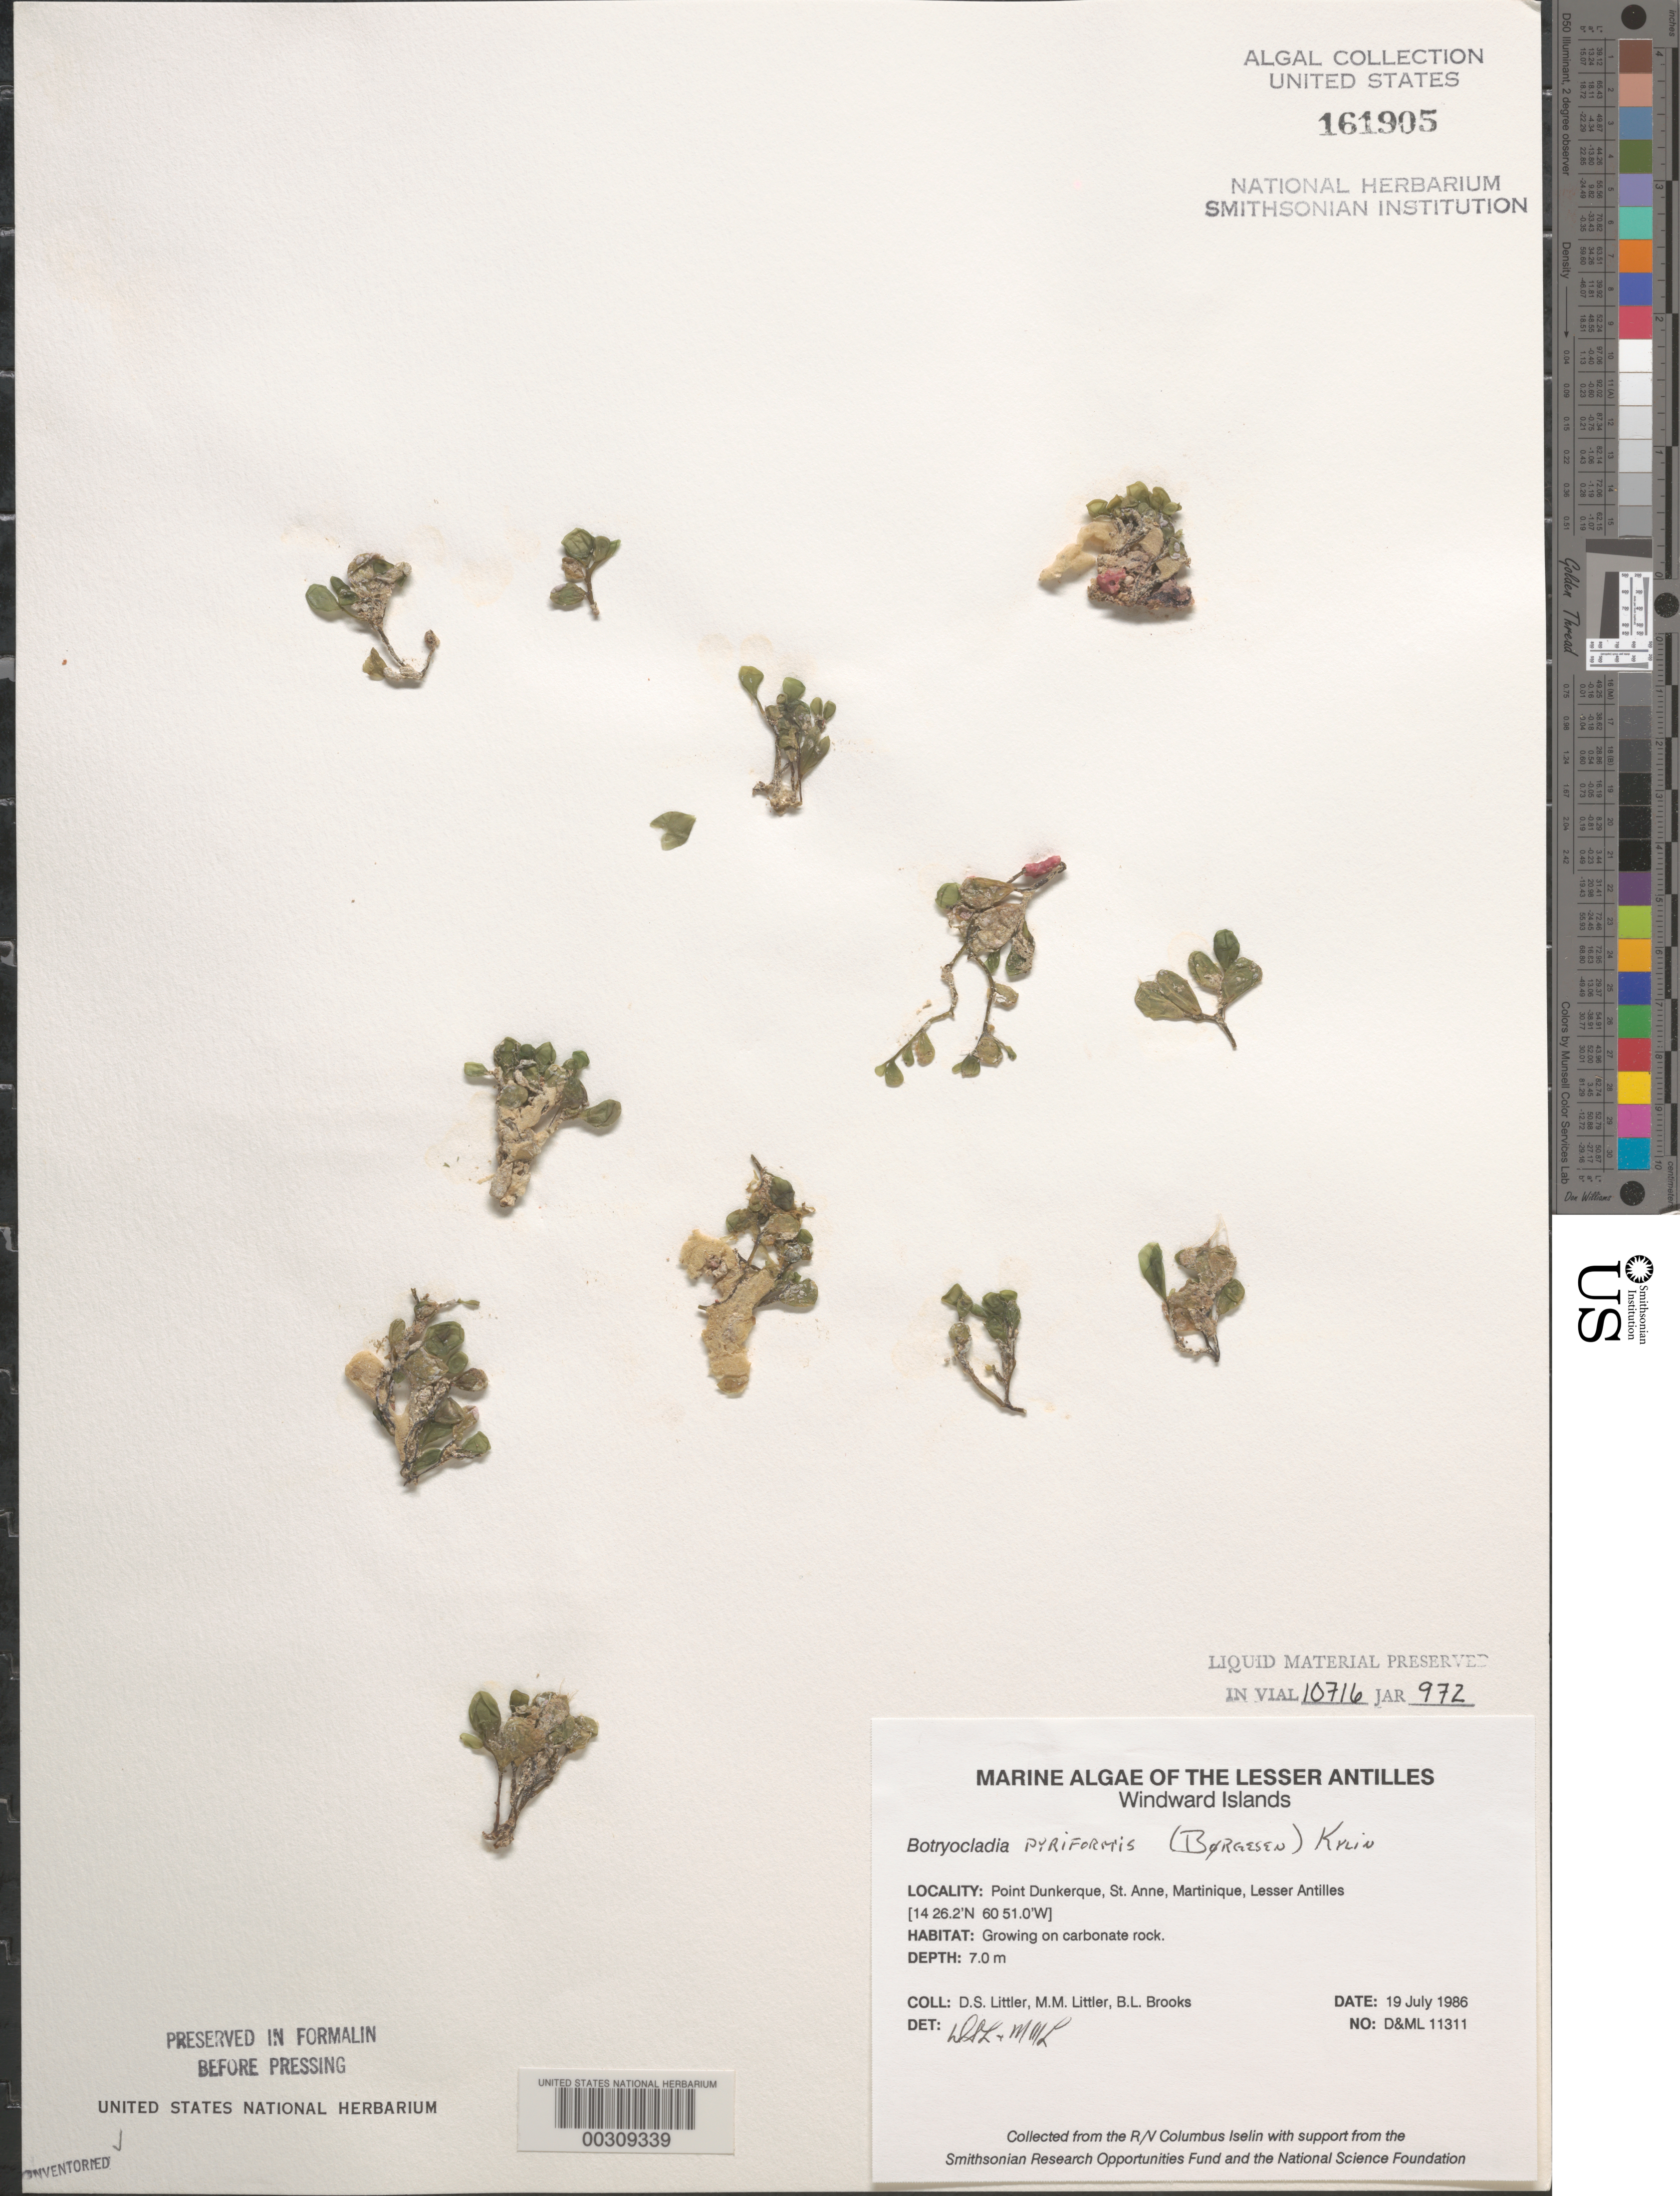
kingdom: Plantae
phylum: Rhodophyta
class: Florideophyceae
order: Rhodymeniales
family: Rhodymeniaceae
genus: Botryocladia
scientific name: Botryocladia pyriformis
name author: (Børgesen) Kylin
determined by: Littler, D. S.; Littler, M. M.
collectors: D. S. Littler, M. M. Littler & B. Brooks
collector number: D&ML 11311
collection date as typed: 19 Jul 1986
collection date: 1986-07-19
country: Martinique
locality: Pointe Dunkerque, St. Anne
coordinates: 14 26.2'N, 60 51.0'W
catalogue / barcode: US 161905